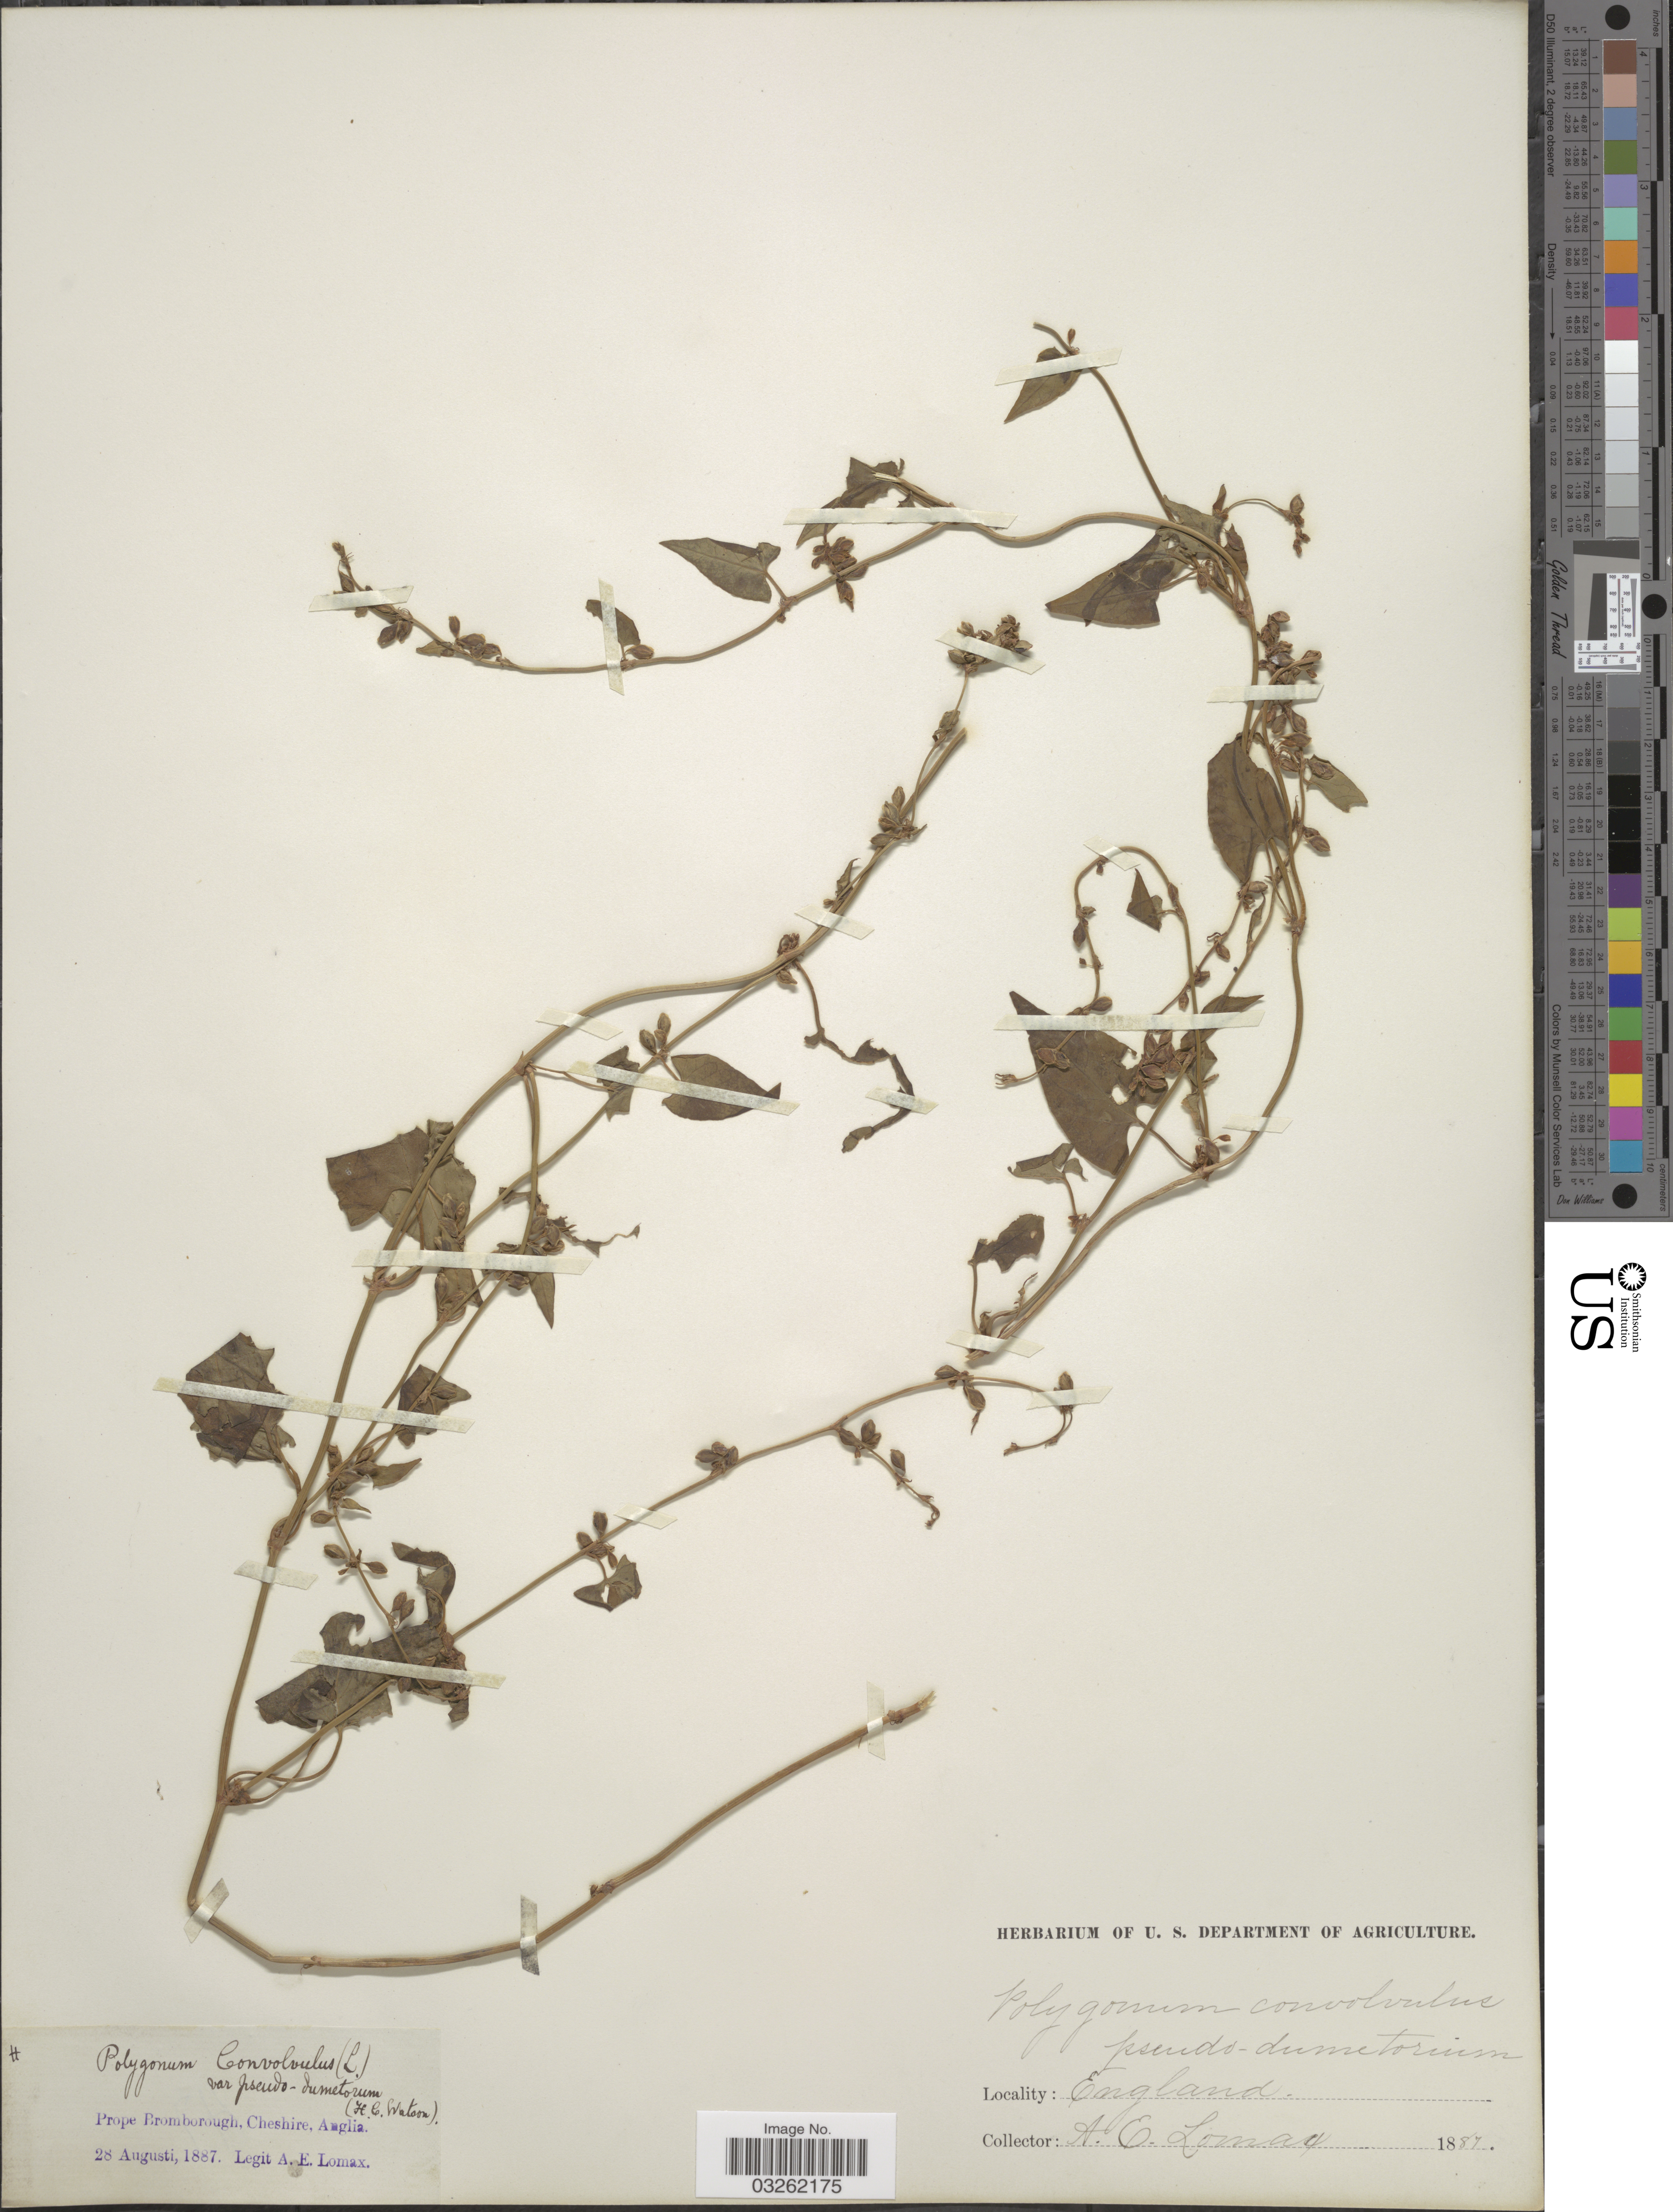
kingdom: Plantae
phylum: Tracheophyta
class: Magnoliopsida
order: Caryophyllales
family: Polygonaceae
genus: Fallopia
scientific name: Fallopia convolvulus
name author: (L.) Á. Löve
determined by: Strong, M. T., (US), Smithsonian Institution - National Museum of Natural History (UNITED STATES)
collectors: A. Lomax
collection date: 1887-08-28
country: United Kingdom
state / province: England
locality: Prope Bromborough, Cheshire, Anglia.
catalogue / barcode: US 103066